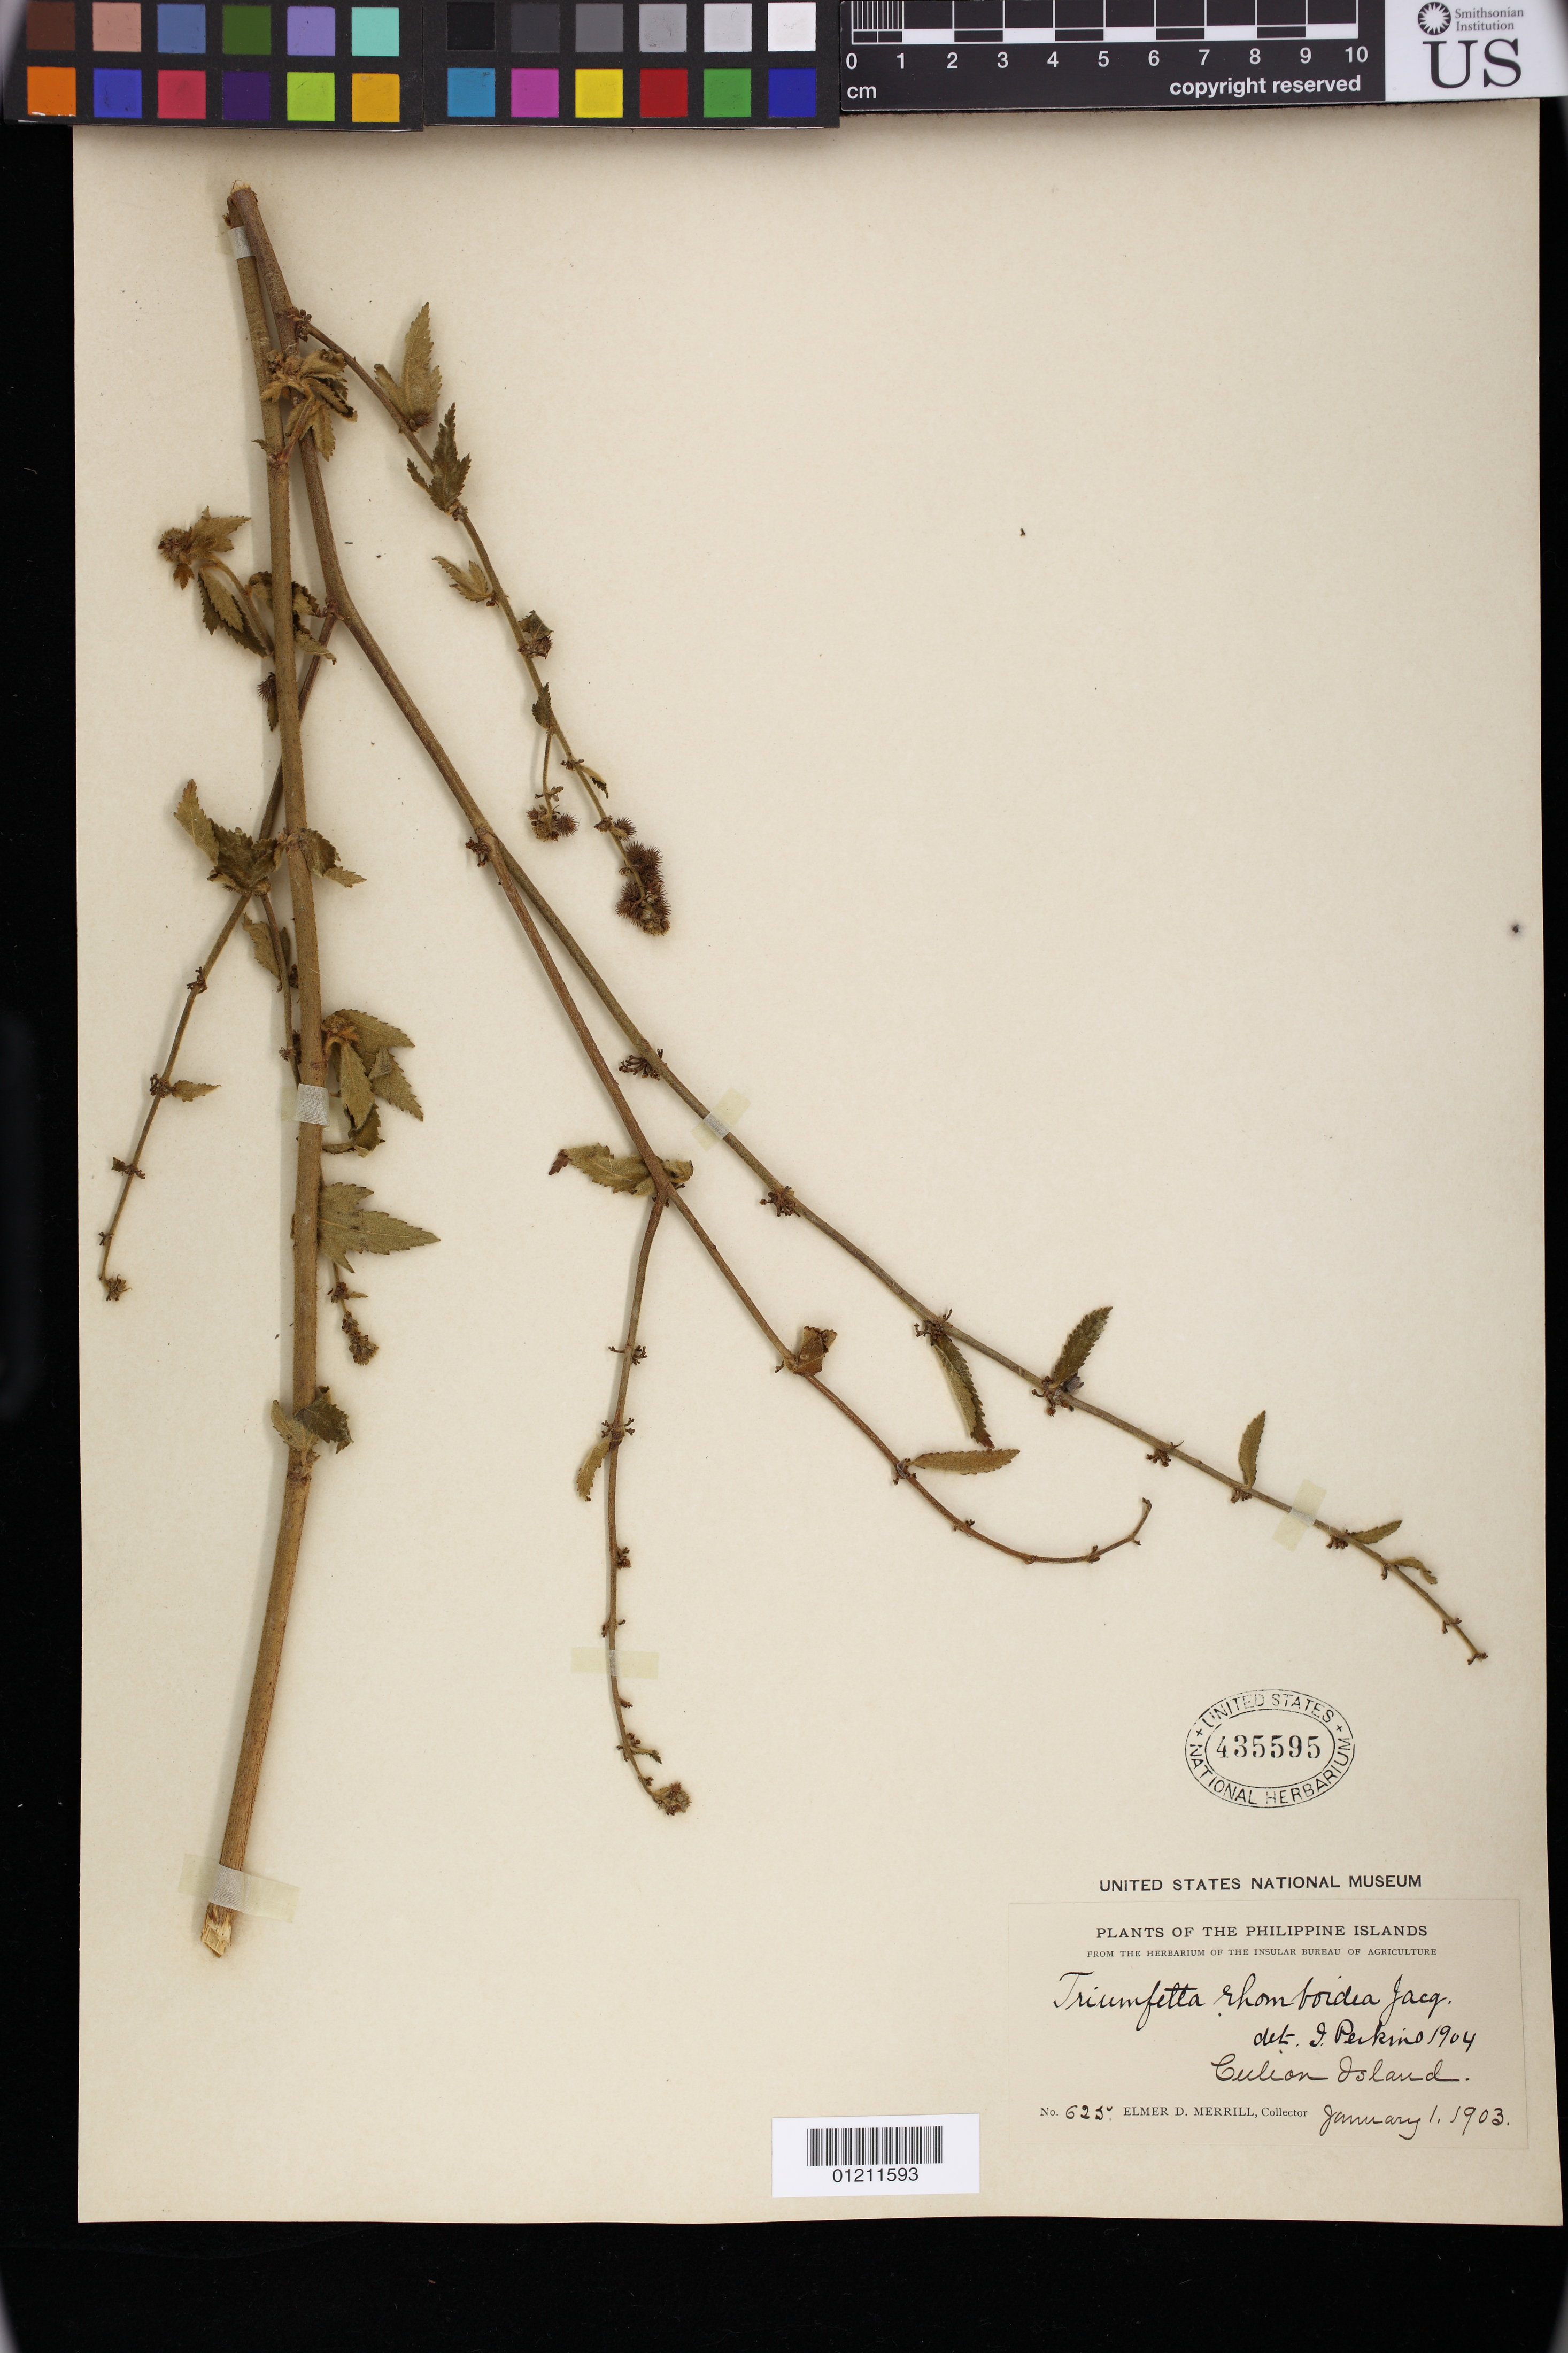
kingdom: Plantae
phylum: Tracheophyta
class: Magnoliopsida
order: Malvales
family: Malvaceae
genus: Triumfetta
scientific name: Triumfetta rhomboidea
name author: Jacq.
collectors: E. D. Merrill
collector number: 625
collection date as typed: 01 Jan 1903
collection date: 1903-01-01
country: Philippines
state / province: Mimaropa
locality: Culion Island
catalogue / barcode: US 435595